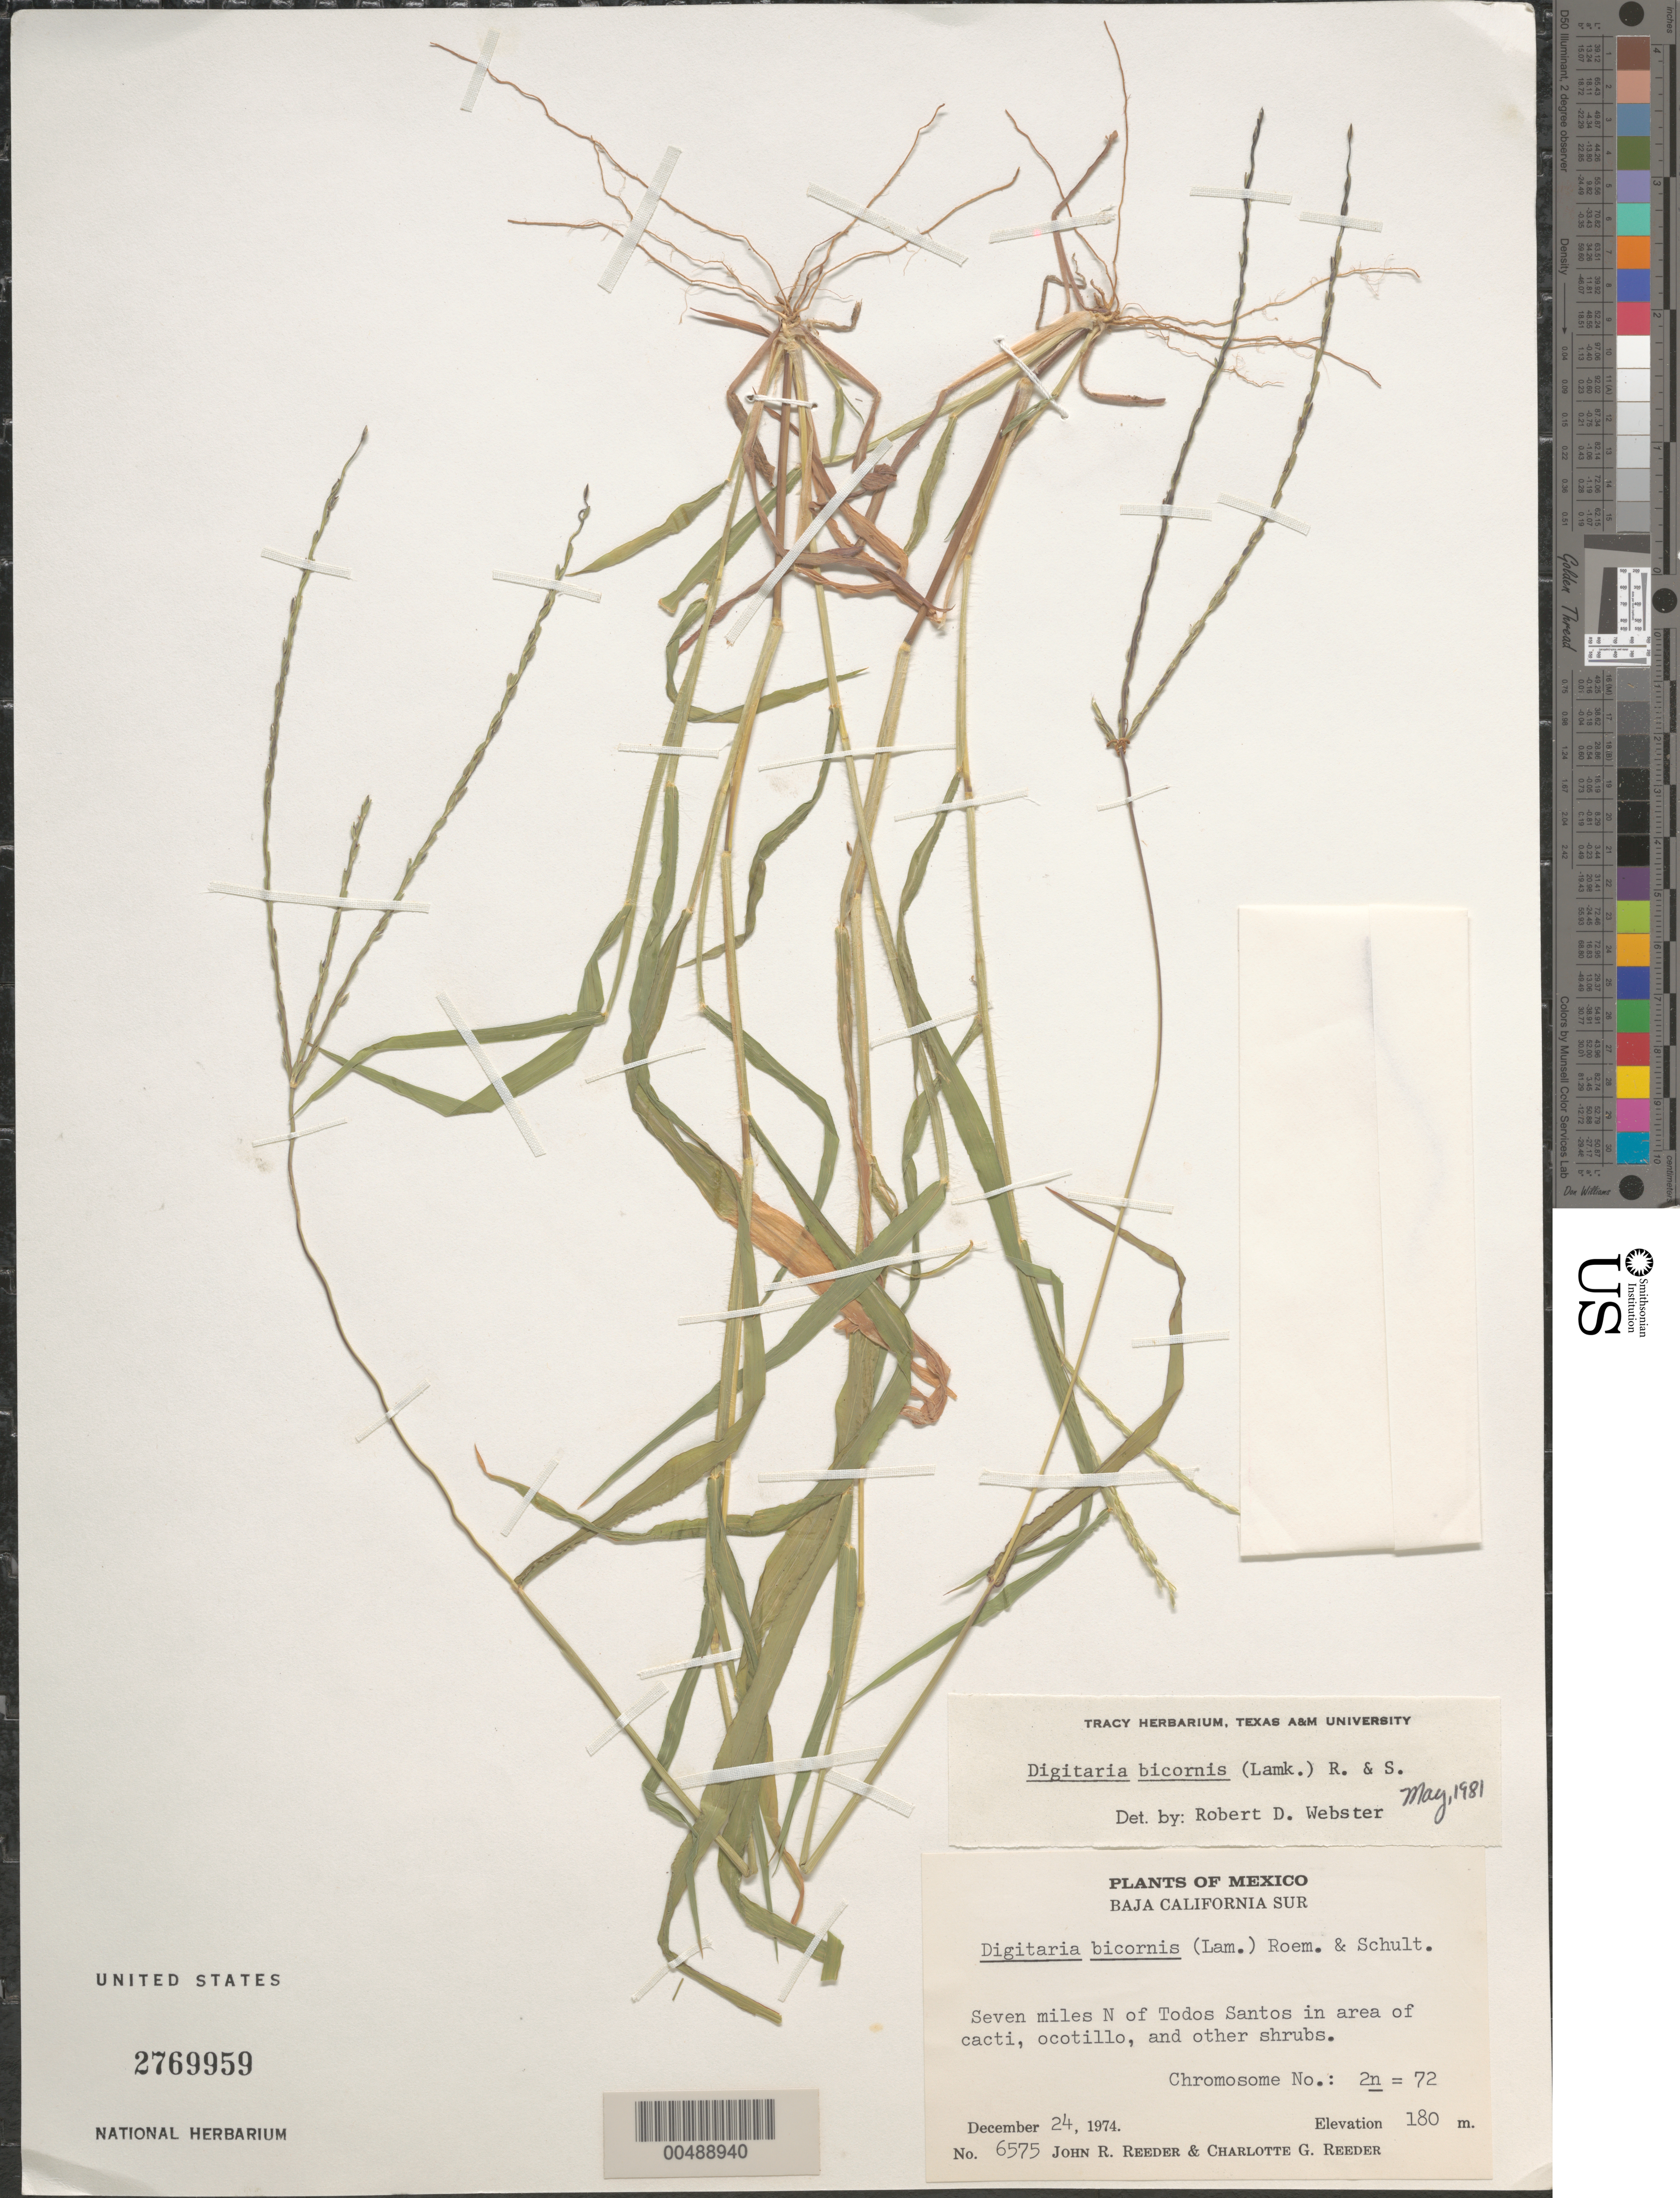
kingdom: Plantae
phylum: Tracheophyta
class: Liliopsida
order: Poales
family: Poaceae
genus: Digitaria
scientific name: Digitaria bicornis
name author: (Lam.) Roem. & Schult.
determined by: Webster, Robert D.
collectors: J. R. Reeder & C. G. Reeder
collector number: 6575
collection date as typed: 24 Dec 1974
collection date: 1974-12-24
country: Mexico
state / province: Baja California Sur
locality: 7 mi N of Todos Santos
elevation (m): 180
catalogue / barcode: US 2769959